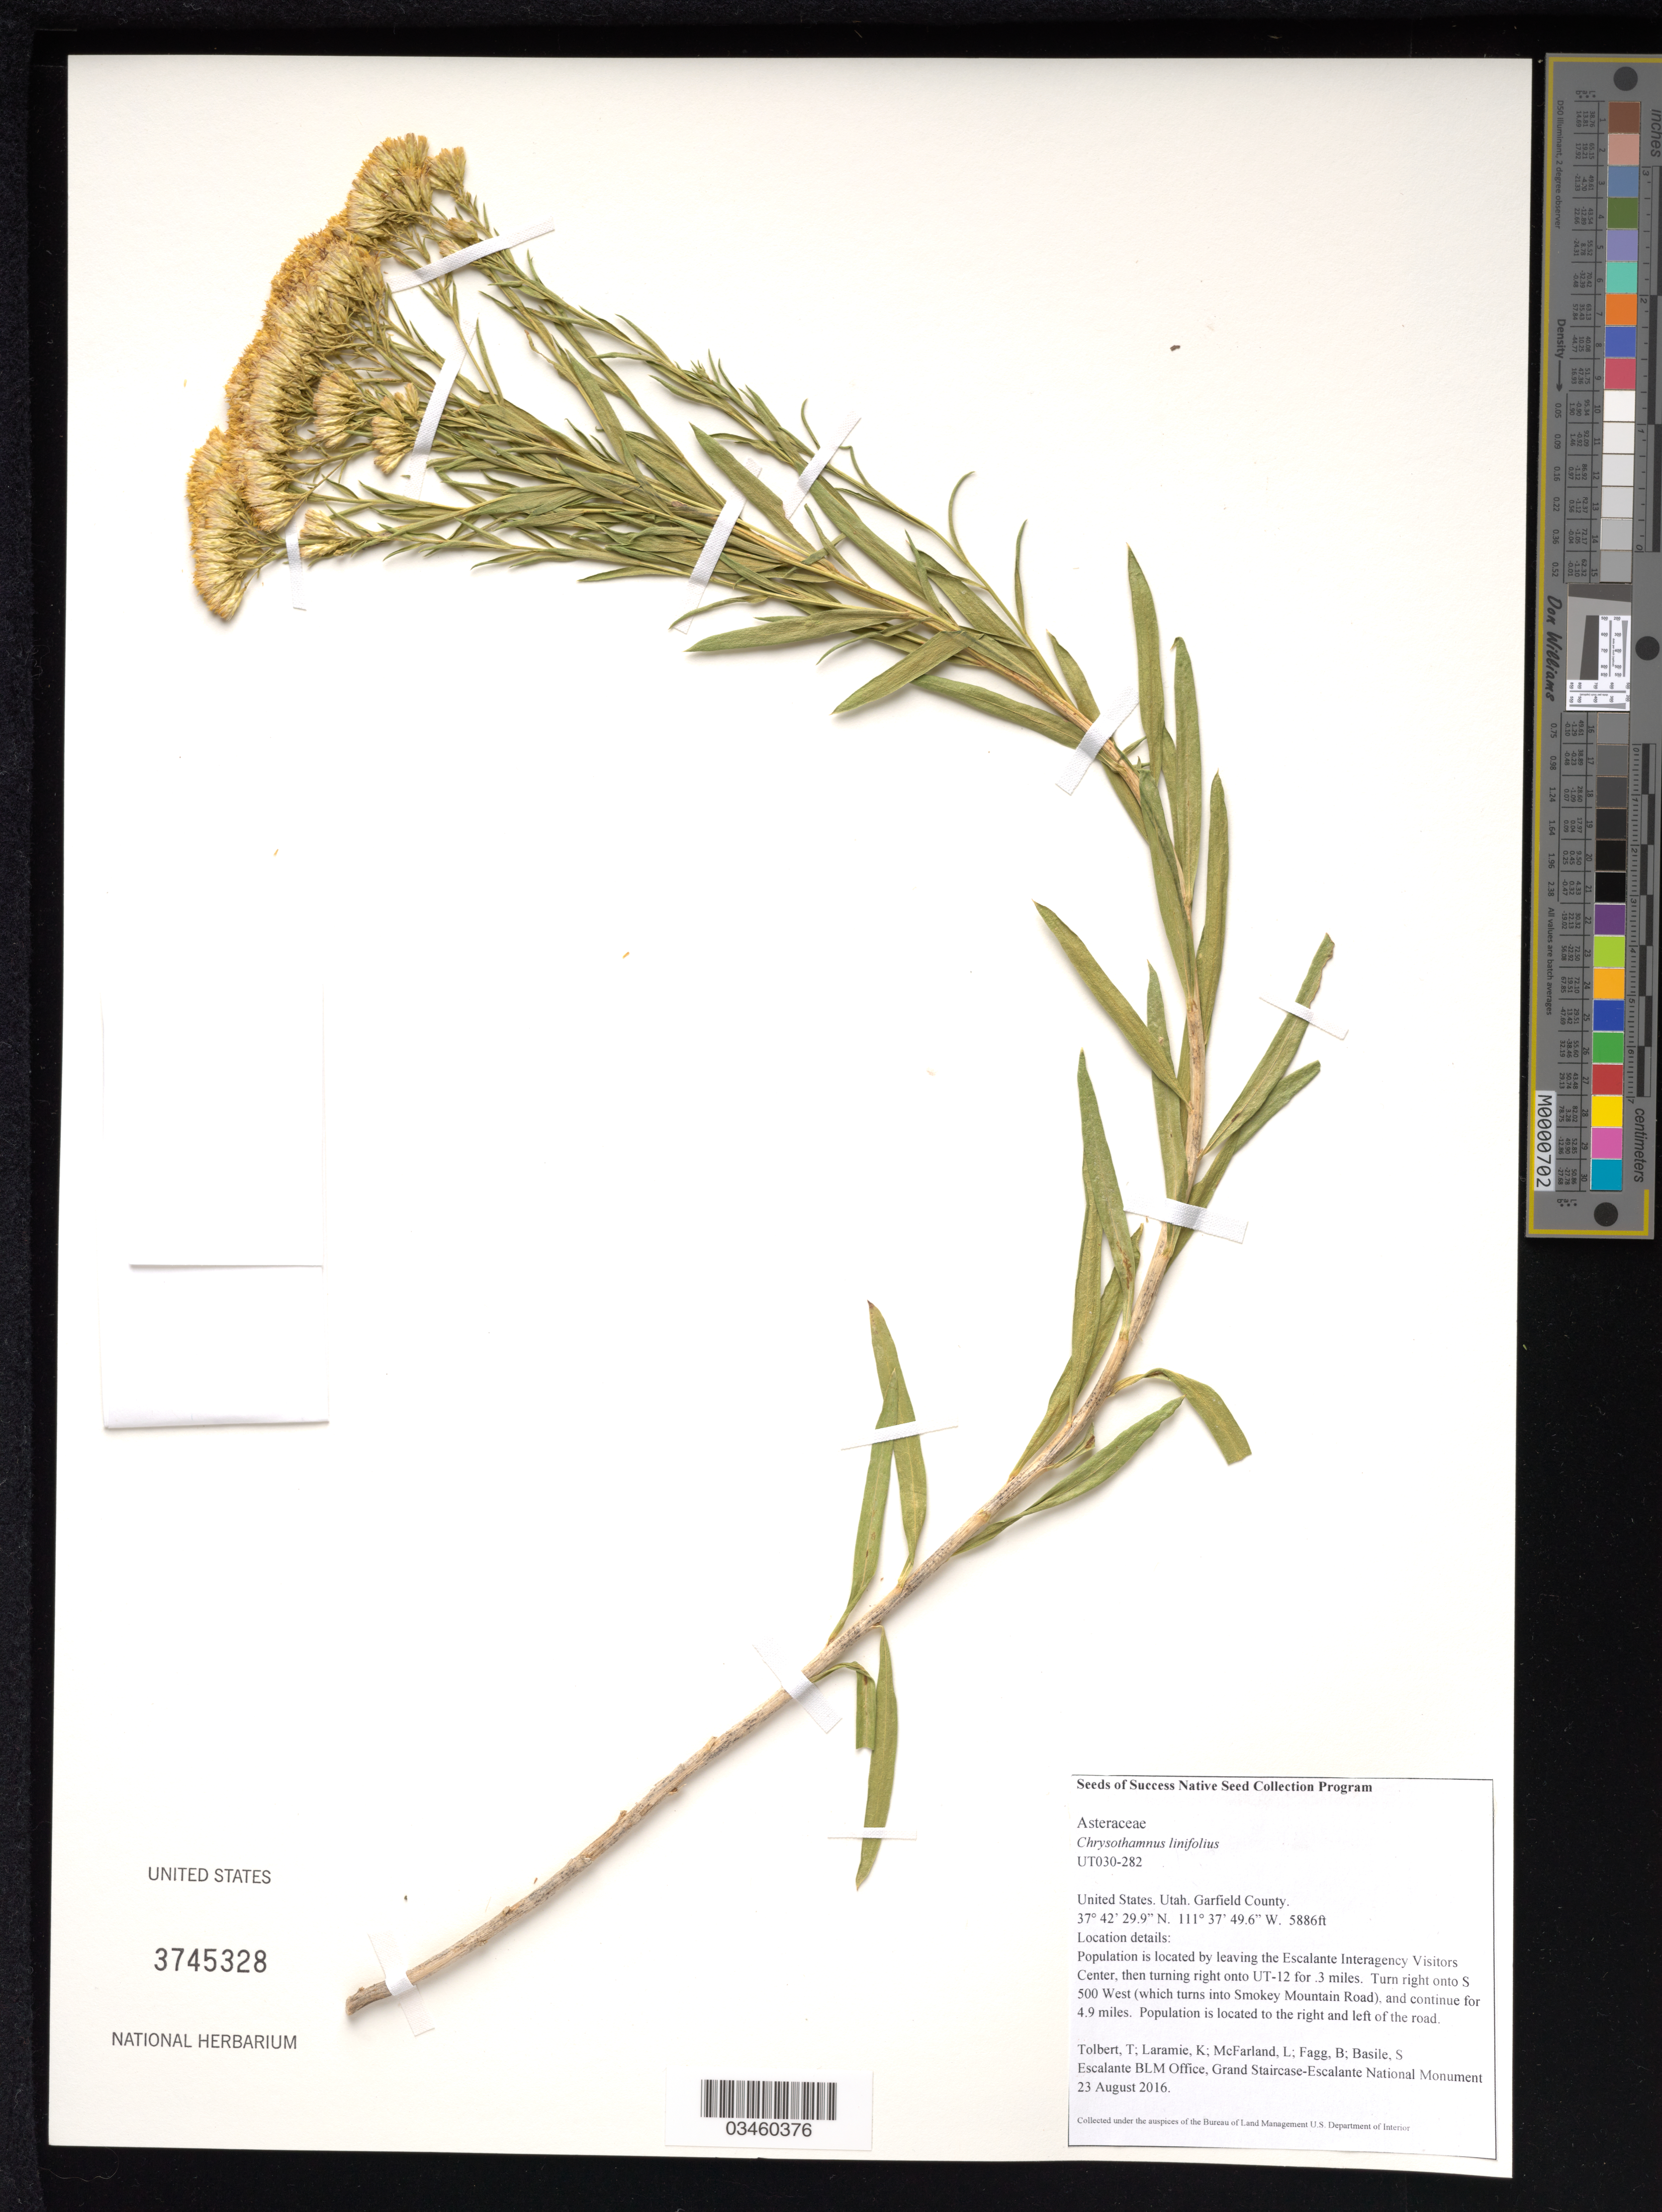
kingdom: Plantae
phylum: Tracheophyta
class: Magnoliopsida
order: Asterales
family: Asteraceae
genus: Chrysothamnus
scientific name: Chrysothamnus linifolius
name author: Greene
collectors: T. Tolbert, K. Laramie, L. McFarland, B. Fagg & S. Basile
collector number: UT030-282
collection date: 2016-08-23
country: United States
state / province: Utah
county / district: Garfield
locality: Smokey Mountain Road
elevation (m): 1794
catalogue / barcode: US 3745328